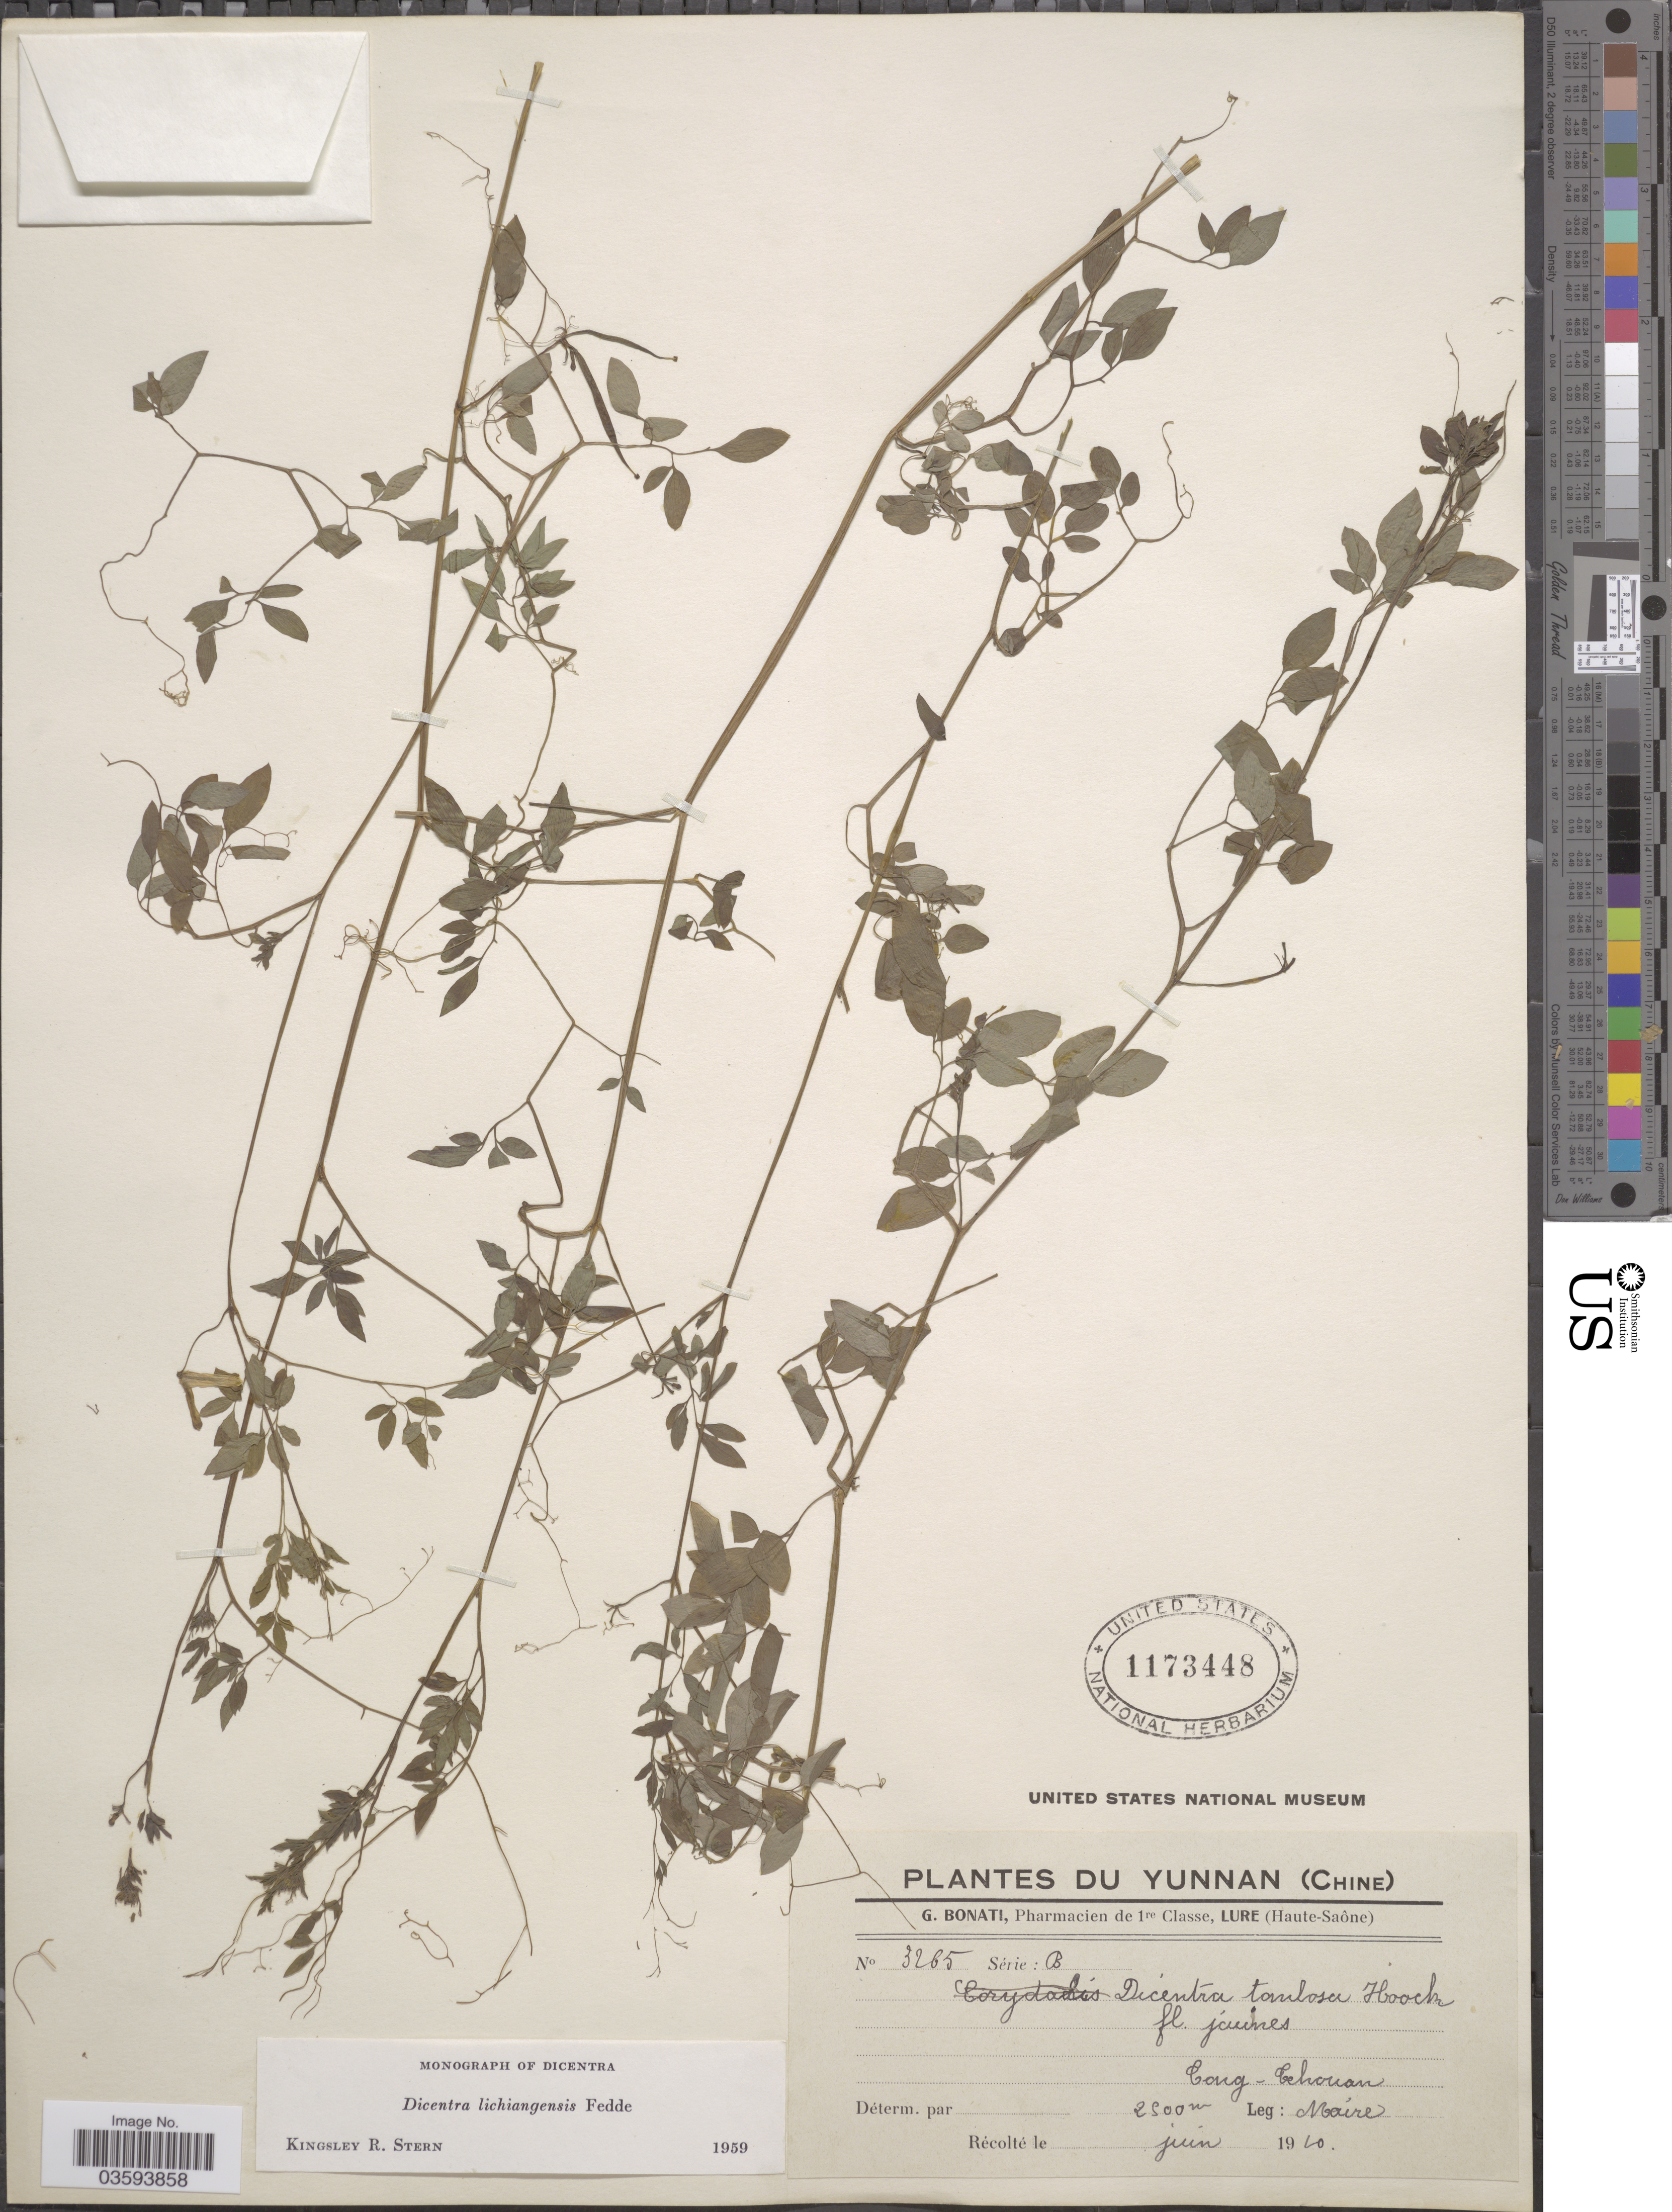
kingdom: Plantae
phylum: Tracheophyta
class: Magnoliopsida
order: Ranunculales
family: Papaveraceae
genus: Dactylicapnos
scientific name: Dactylicapnos lichiangensis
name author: (Fedde) Hand.-Mazz.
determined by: Strong, M. T., (US), Smithsonian Institution - National Museum of Natural History (UNITED STATES)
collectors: Maire, --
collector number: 3265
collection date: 1910-06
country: China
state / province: Yunnan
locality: Tong-Tchouan.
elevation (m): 2500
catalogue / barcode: US 1173448